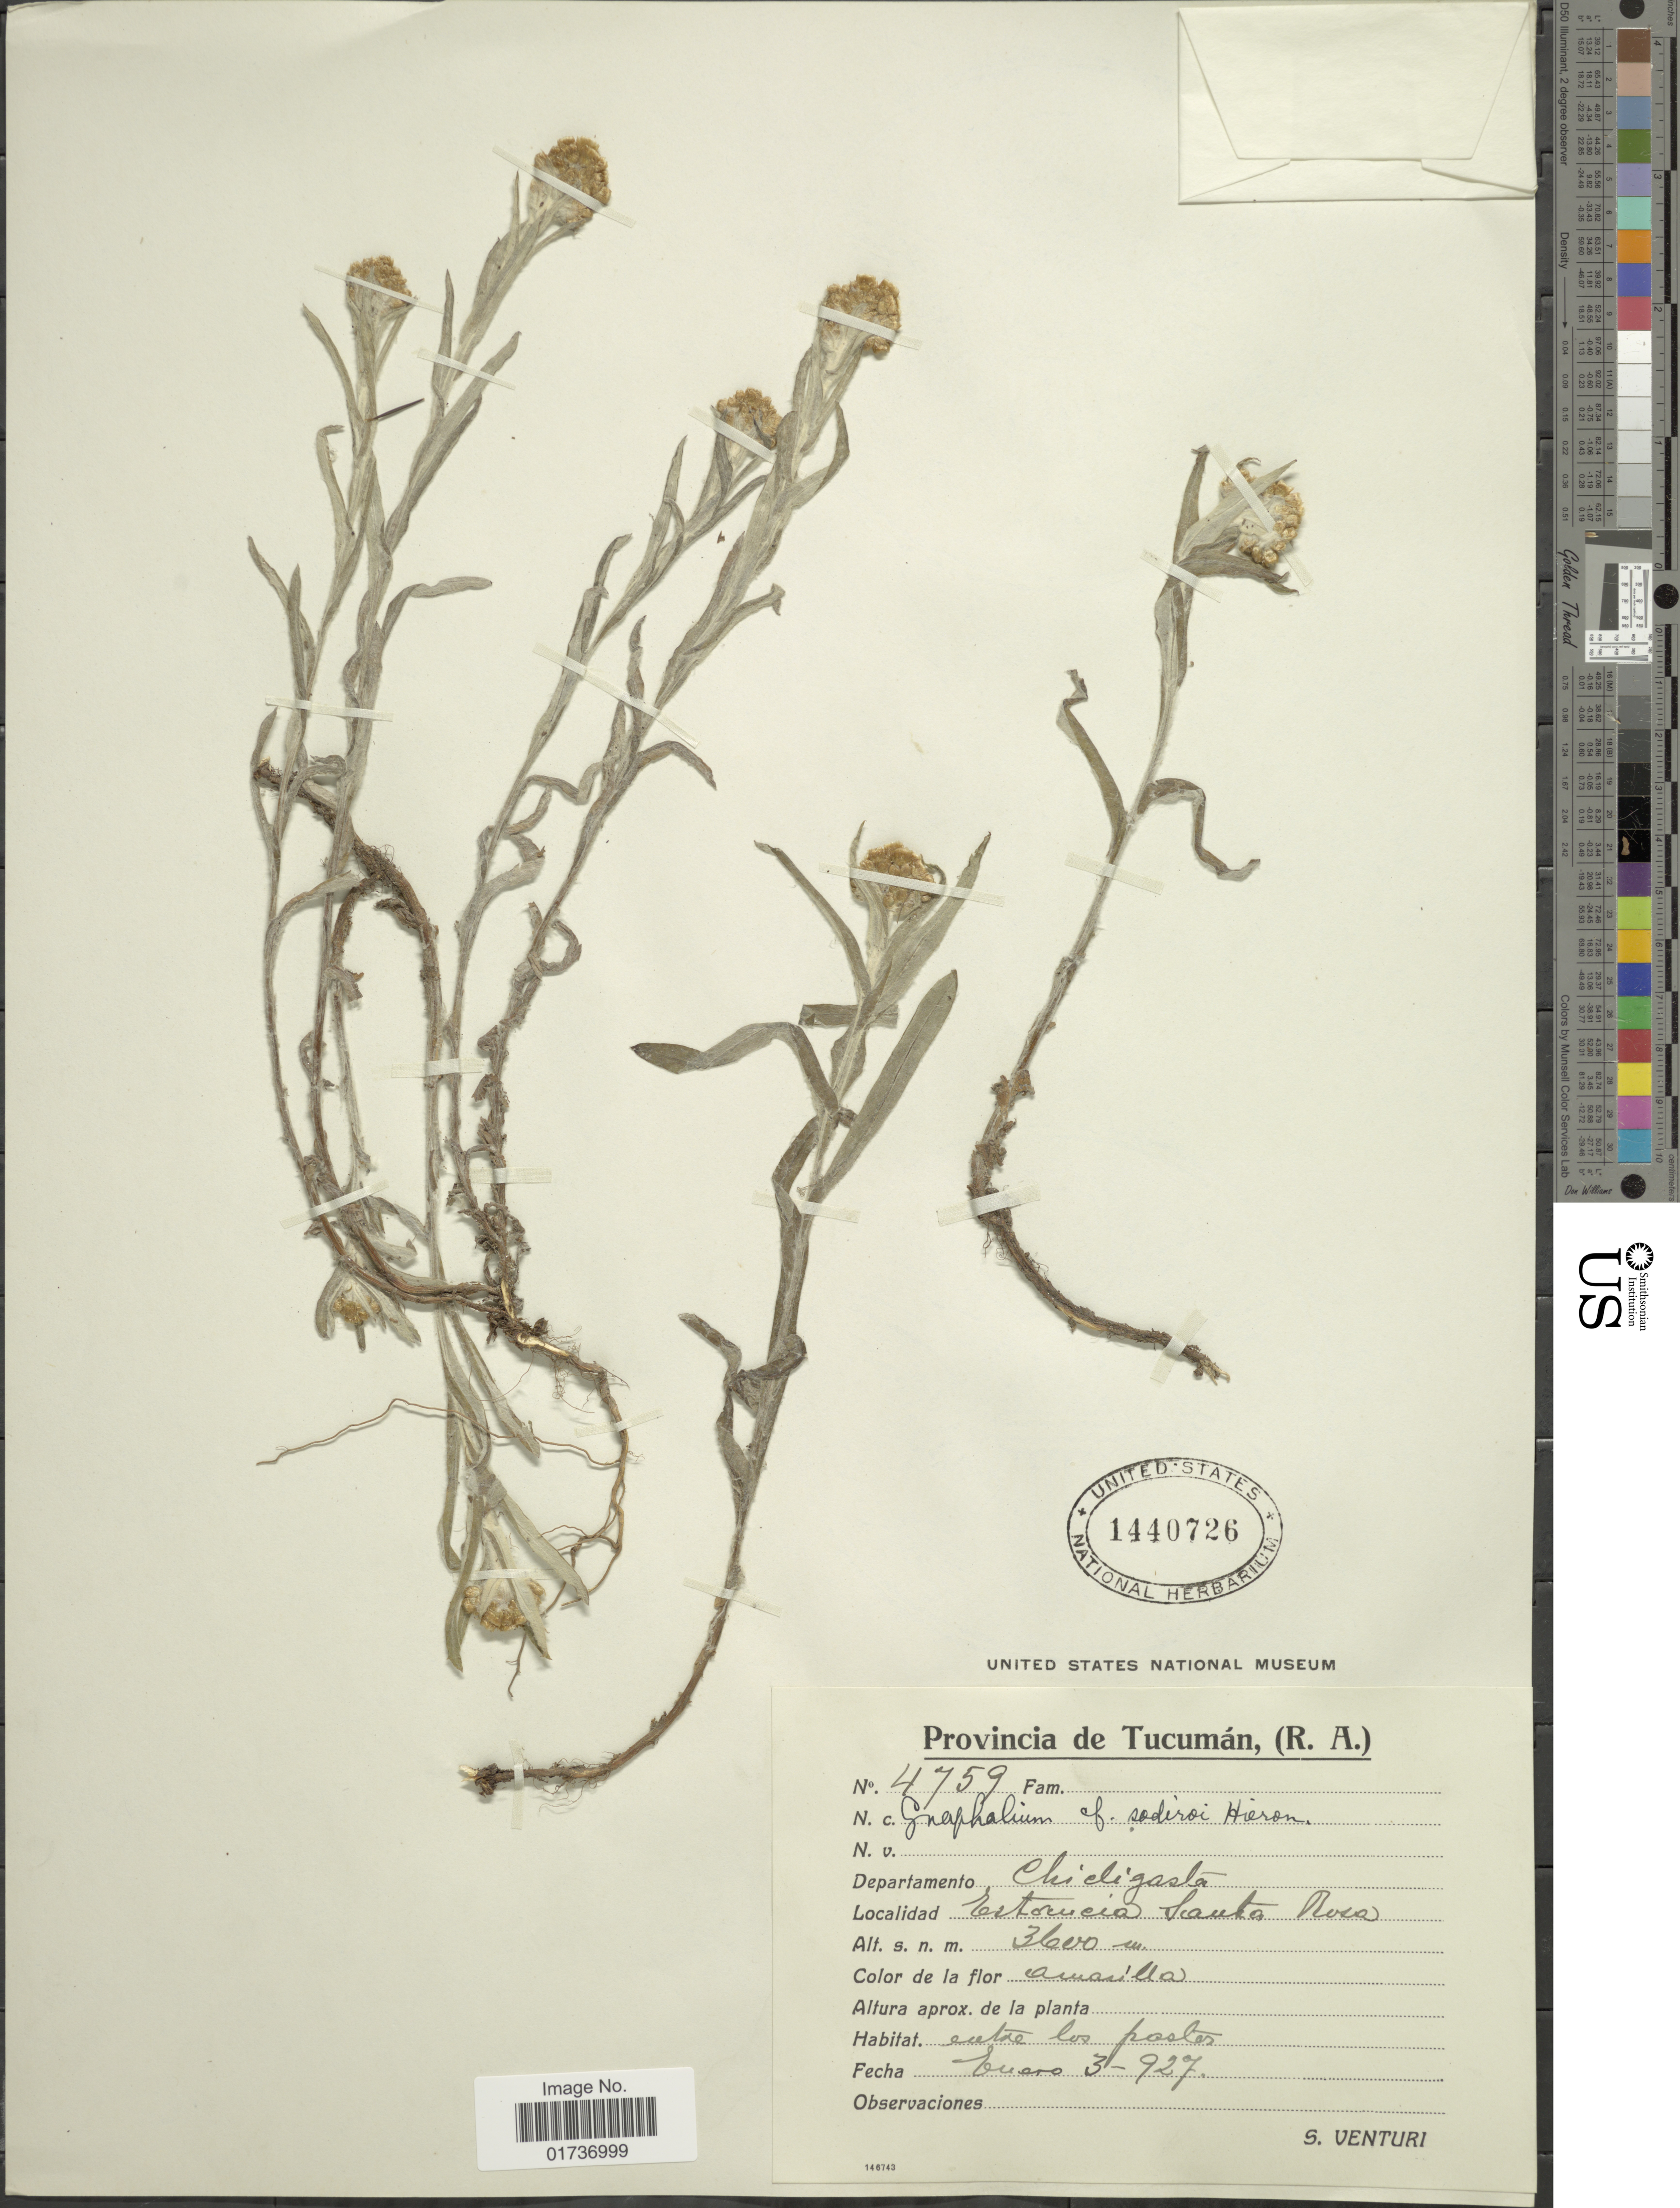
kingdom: Plantae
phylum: Tracheophyta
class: Magnoliopsida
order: Asterales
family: Asteraceae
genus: Gnaphalium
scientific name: Gnaphalium melanosphaeroides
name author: Sch. Bip. & Wedd.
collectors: S. Venturi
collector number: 4759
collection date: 1927-01-03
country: Argentina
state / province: Tucuman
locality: (R.A.) Departamento Chicligasta, Estancia Santa Rosa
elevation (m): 3600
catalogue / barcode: US 1440726